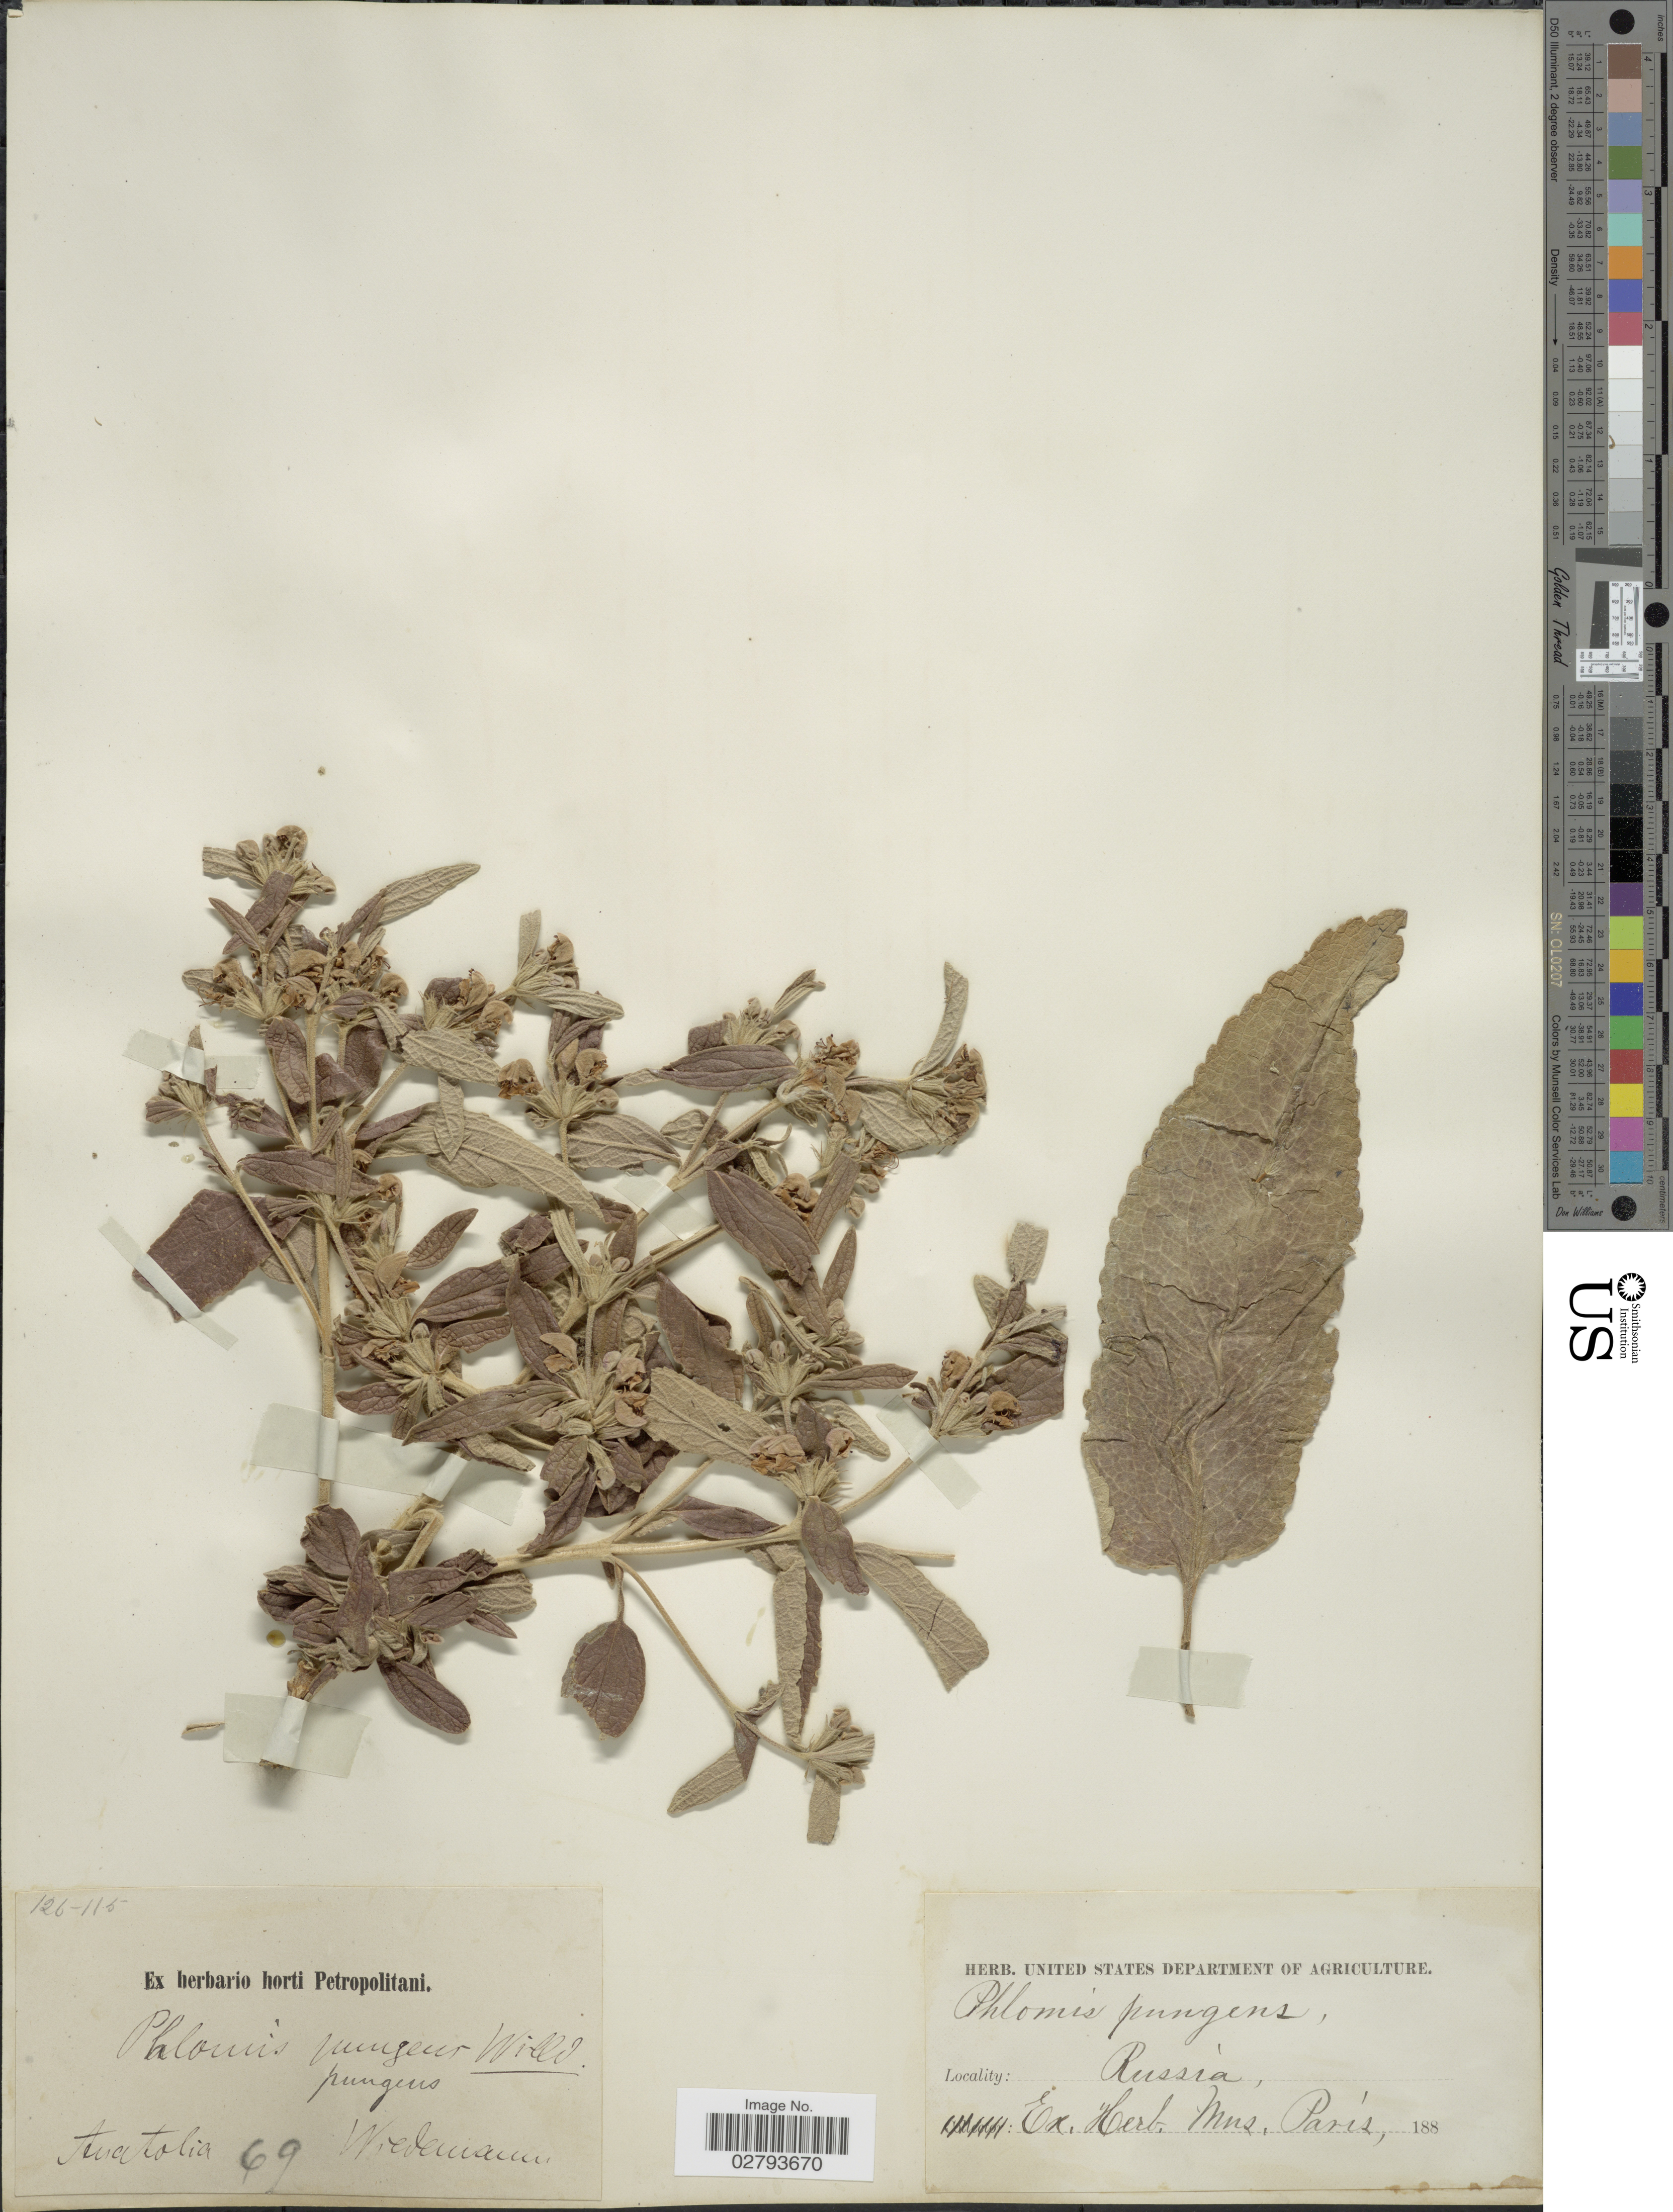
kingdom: Plantae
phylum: Tracheophyta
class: Magnoliopsida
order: Lamiales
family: Lamiaceae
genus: Phlomis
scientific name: Phlomis herba-venti subsp. pungens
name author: Maire ex DeFilipps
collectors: -. Wredemann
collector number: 69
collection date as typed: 188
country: Turkey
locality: Anatolia.